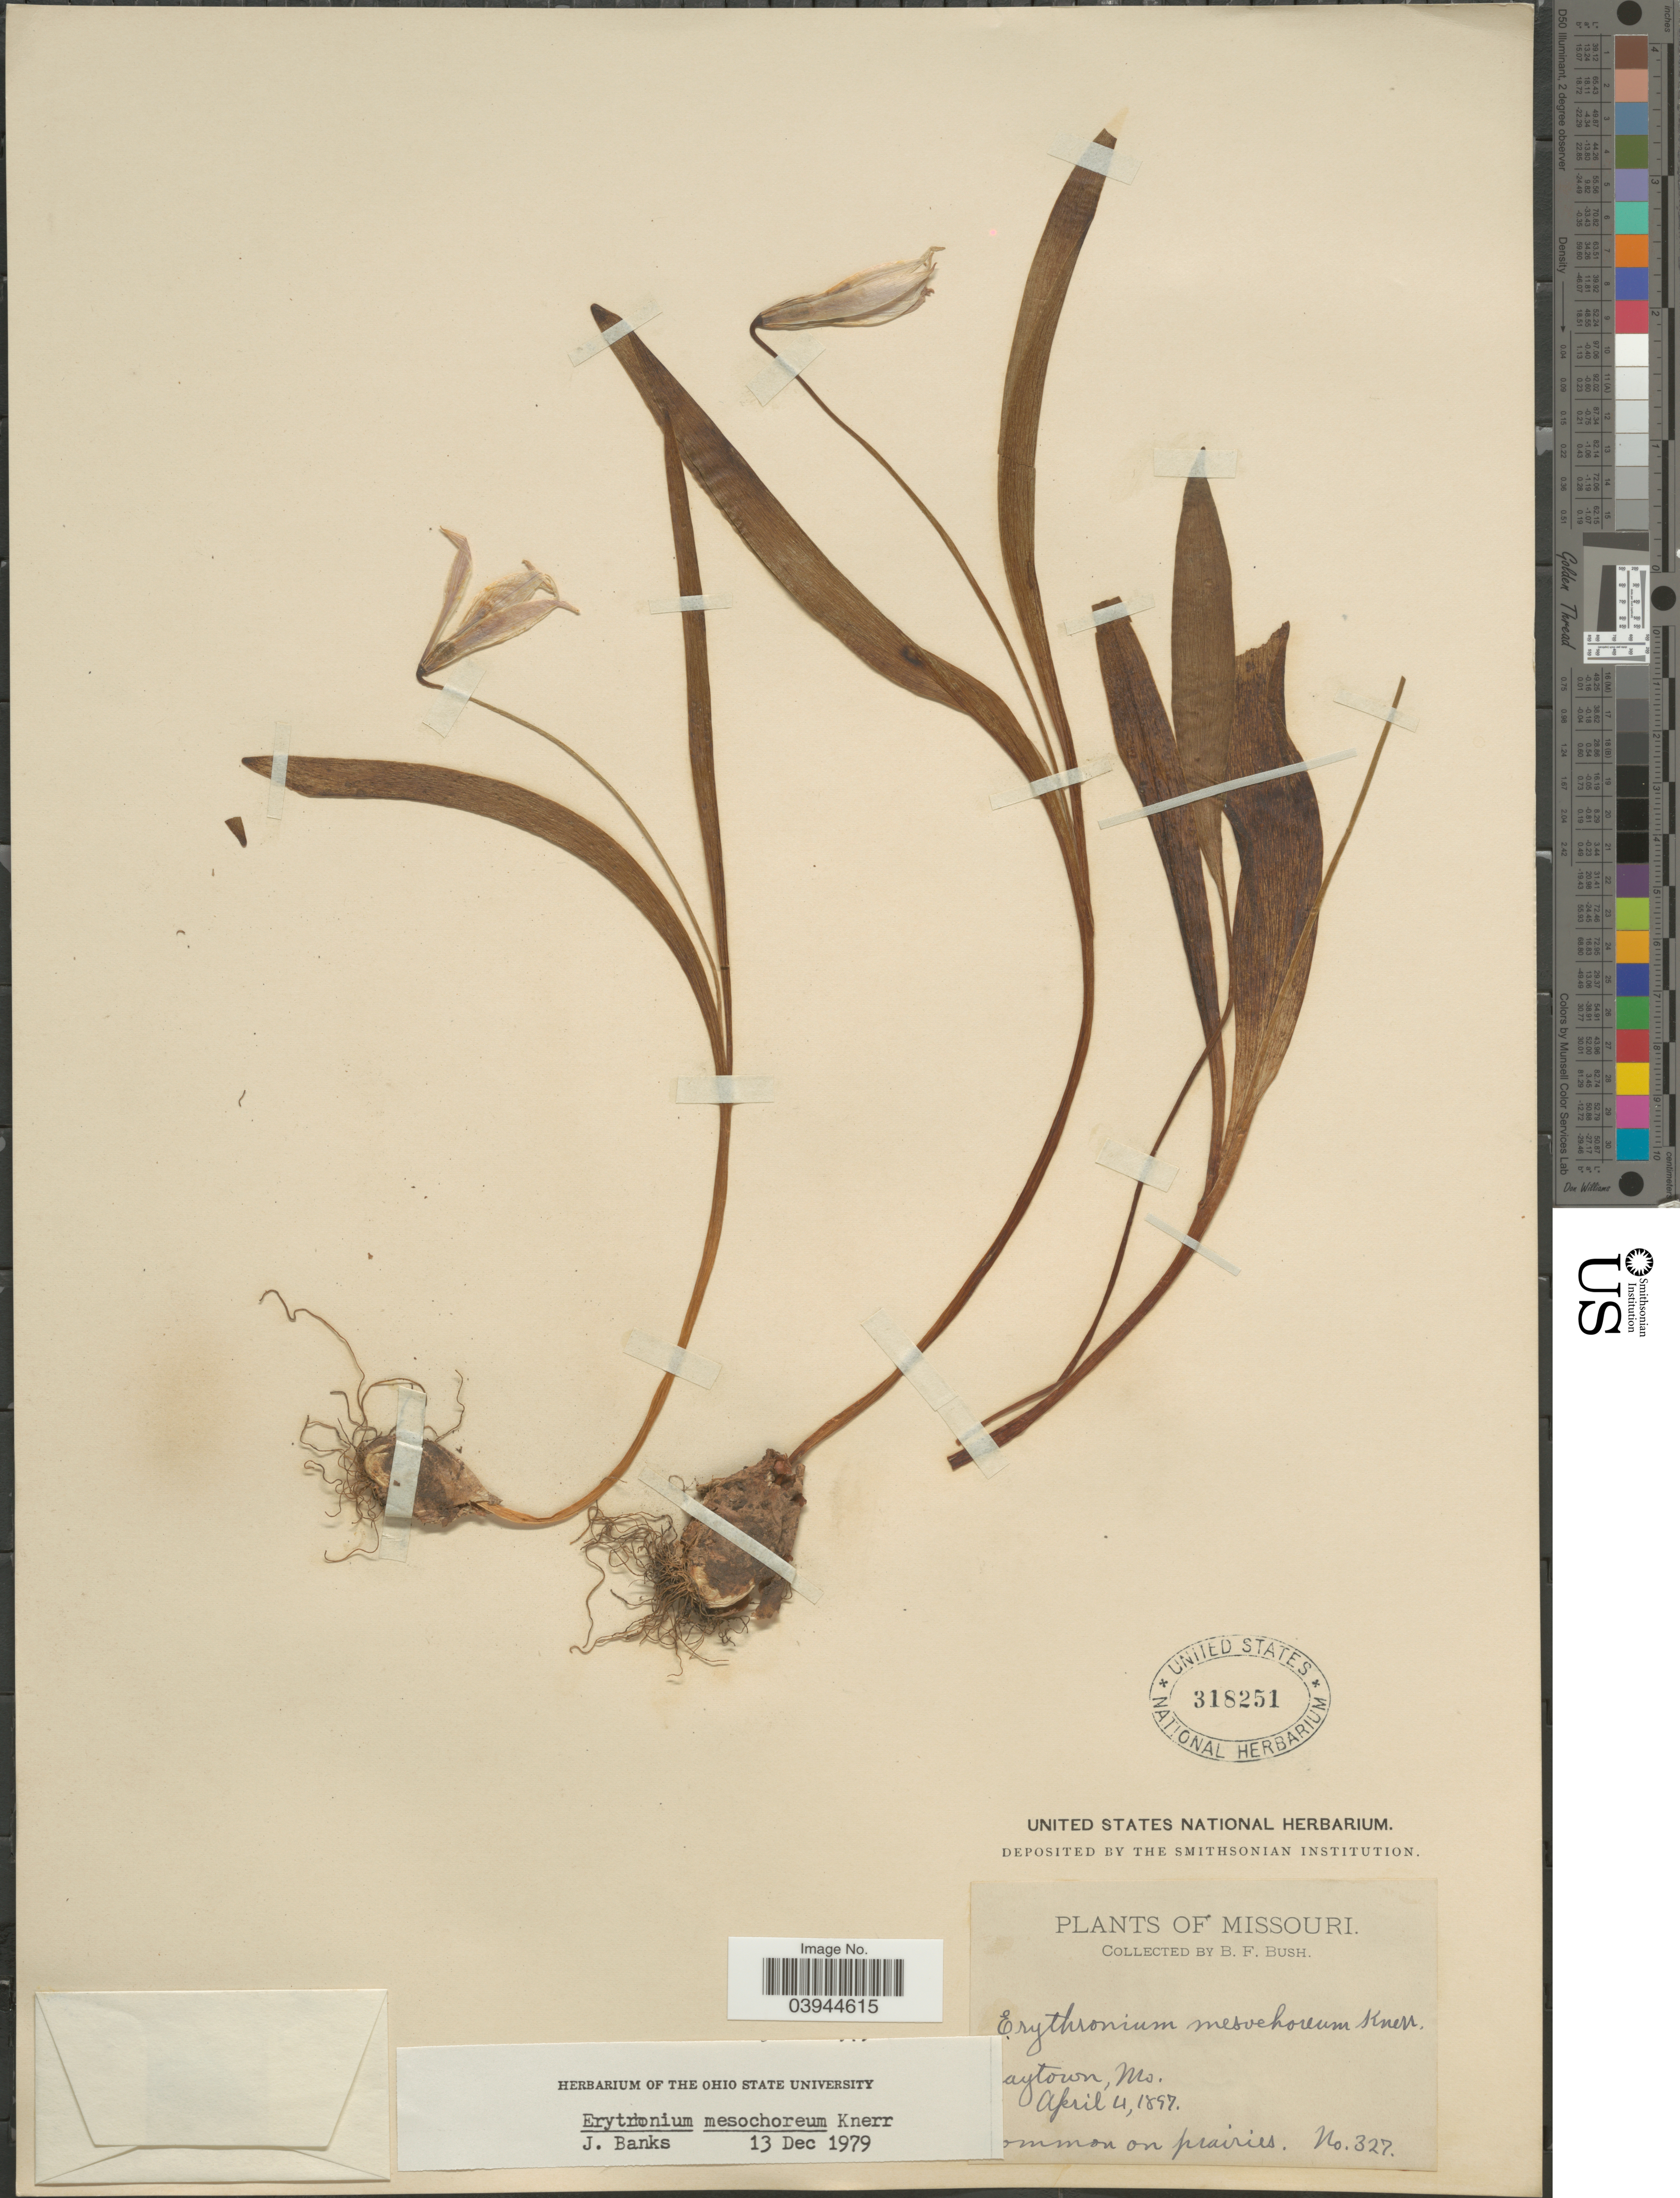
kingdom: Plantae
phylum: Tracheophyta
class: Liliopsida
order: Liliales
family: Liliaceae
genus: Erythronium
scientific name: Erythronium mesochoreum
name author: Knerr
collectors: B. F. Bush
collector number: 327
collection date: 1897-04-04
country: United States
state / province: Missouri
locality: Raytown.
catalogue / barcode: US 318251